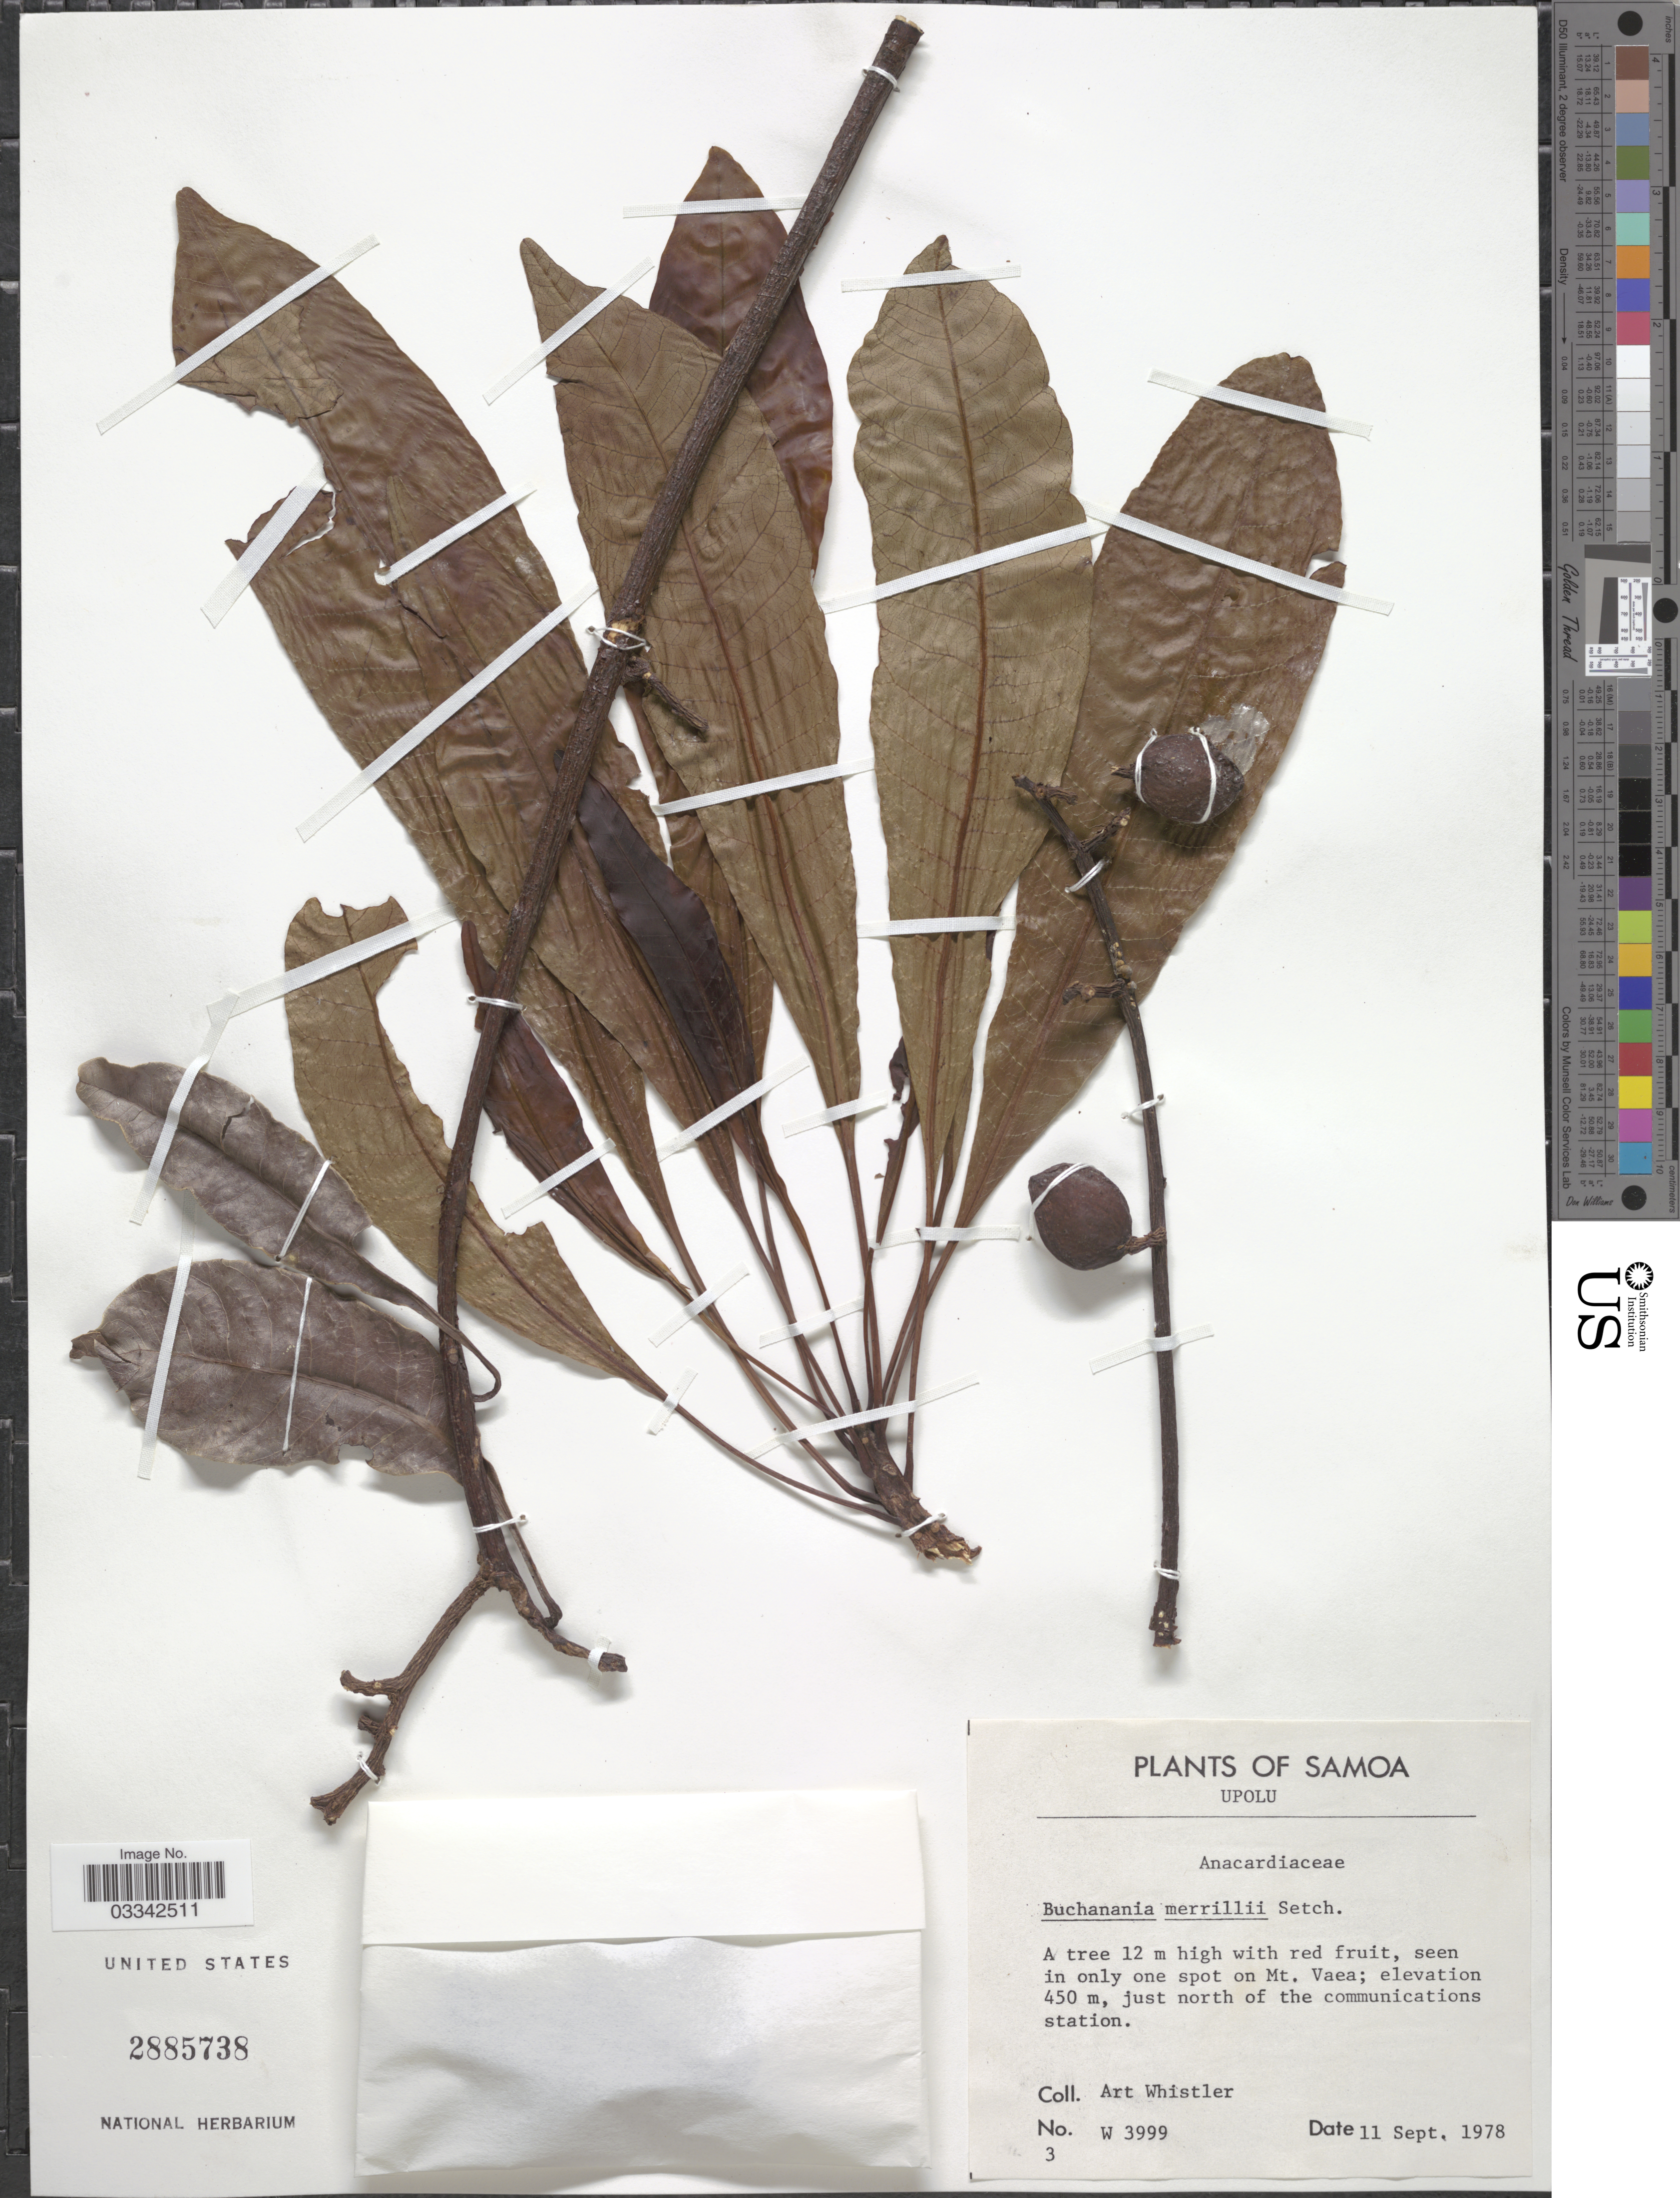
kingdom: Plantae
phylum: Tracheophyta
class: Magnoliopsida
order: Sapindales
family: Anacardiaceae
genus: Buchanania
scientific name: Buchanania merrillii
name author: Christoph.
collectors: A. Whistler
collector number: W 3999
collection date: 1978-09-11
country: Samoa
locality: Samoa. Upolu. Seen in only one spot on Mt. Vaea; just north of the communications station.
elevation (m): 450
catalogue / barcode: US 2885738